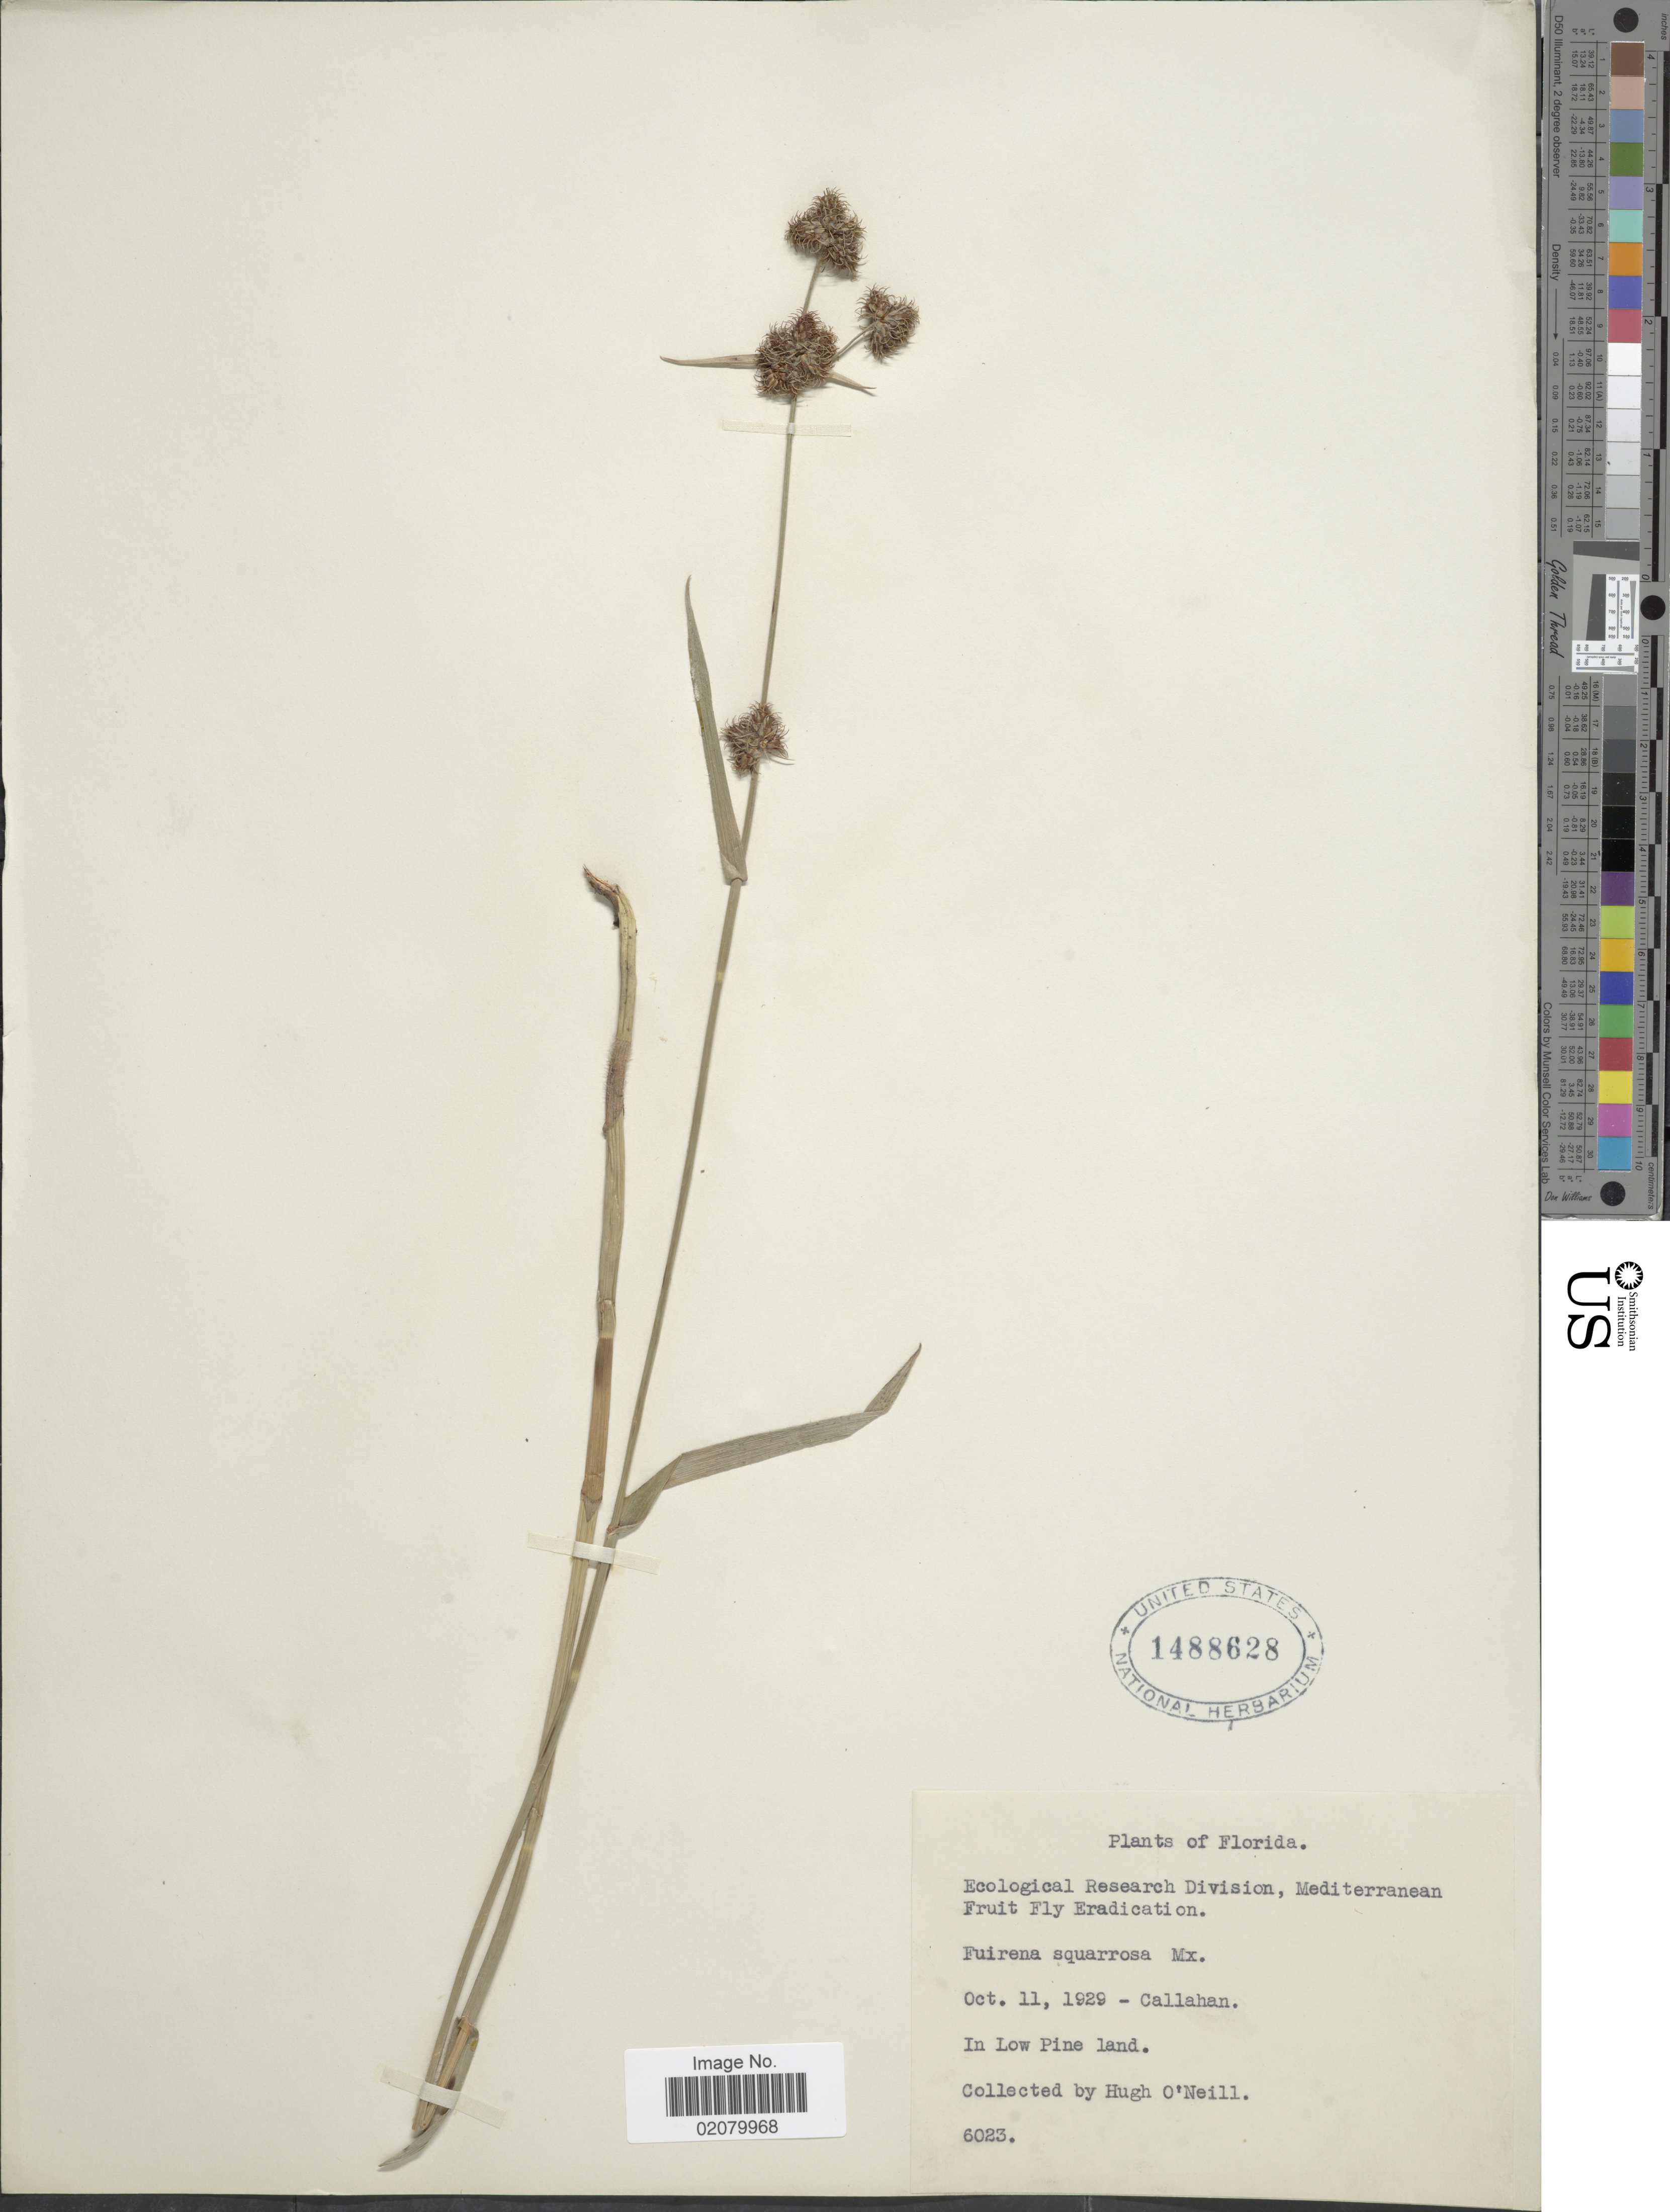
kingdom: Plantae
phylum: Tracheophyta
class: Liliopsida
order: Poales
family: Cyperaceae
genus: Fuirena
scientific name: Fuirena squarrosa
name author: Michx.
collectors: H. O'Neill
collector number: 6023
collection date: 1929-10-11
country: United States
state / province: Florida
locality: Callahan, in low pineland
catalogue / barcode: US 1488628